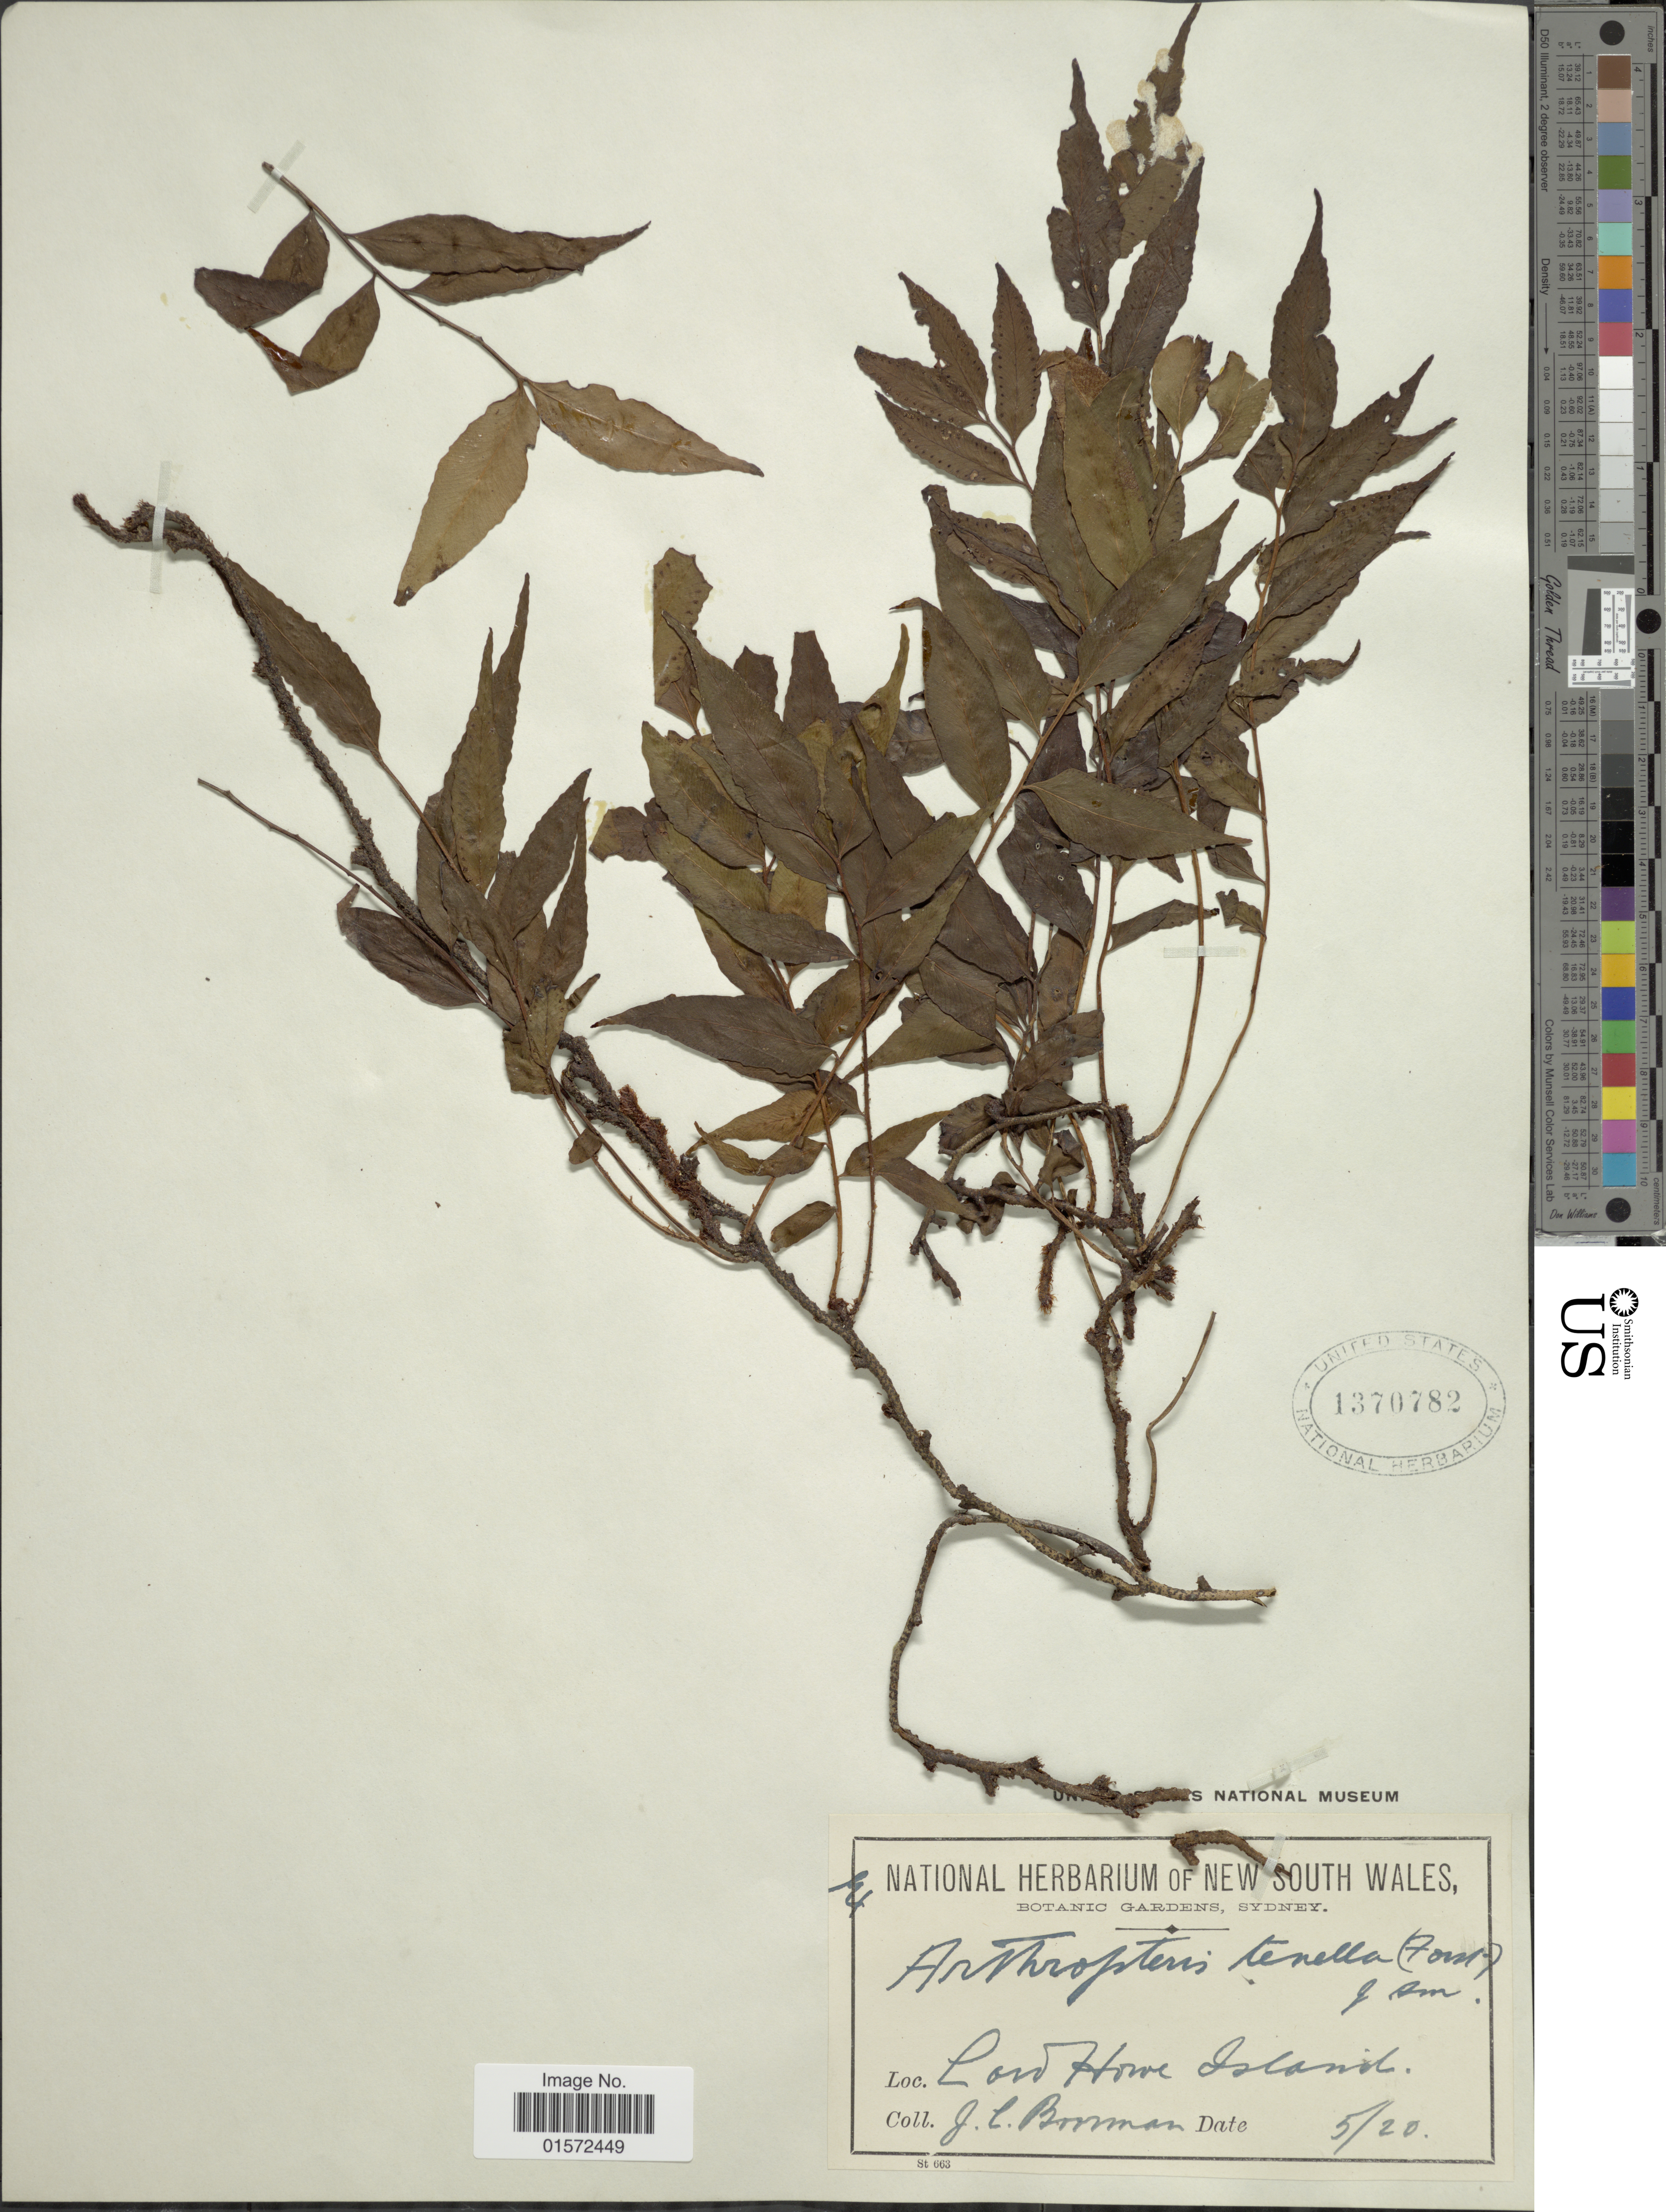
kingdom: Plantae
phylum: Tracheophyta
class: Polypodiopsida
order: Polypodiales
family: Tectariaceae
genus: Arthropteris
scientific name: Arthropteris tenella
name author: (G. Forst.) J. Sm. ex Hook. f.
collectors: J. Boorman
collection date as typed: Transcribed d/m/y: /5/20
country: Australia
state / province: New South Wales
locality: Lord Howe island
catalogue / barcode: US 1370782